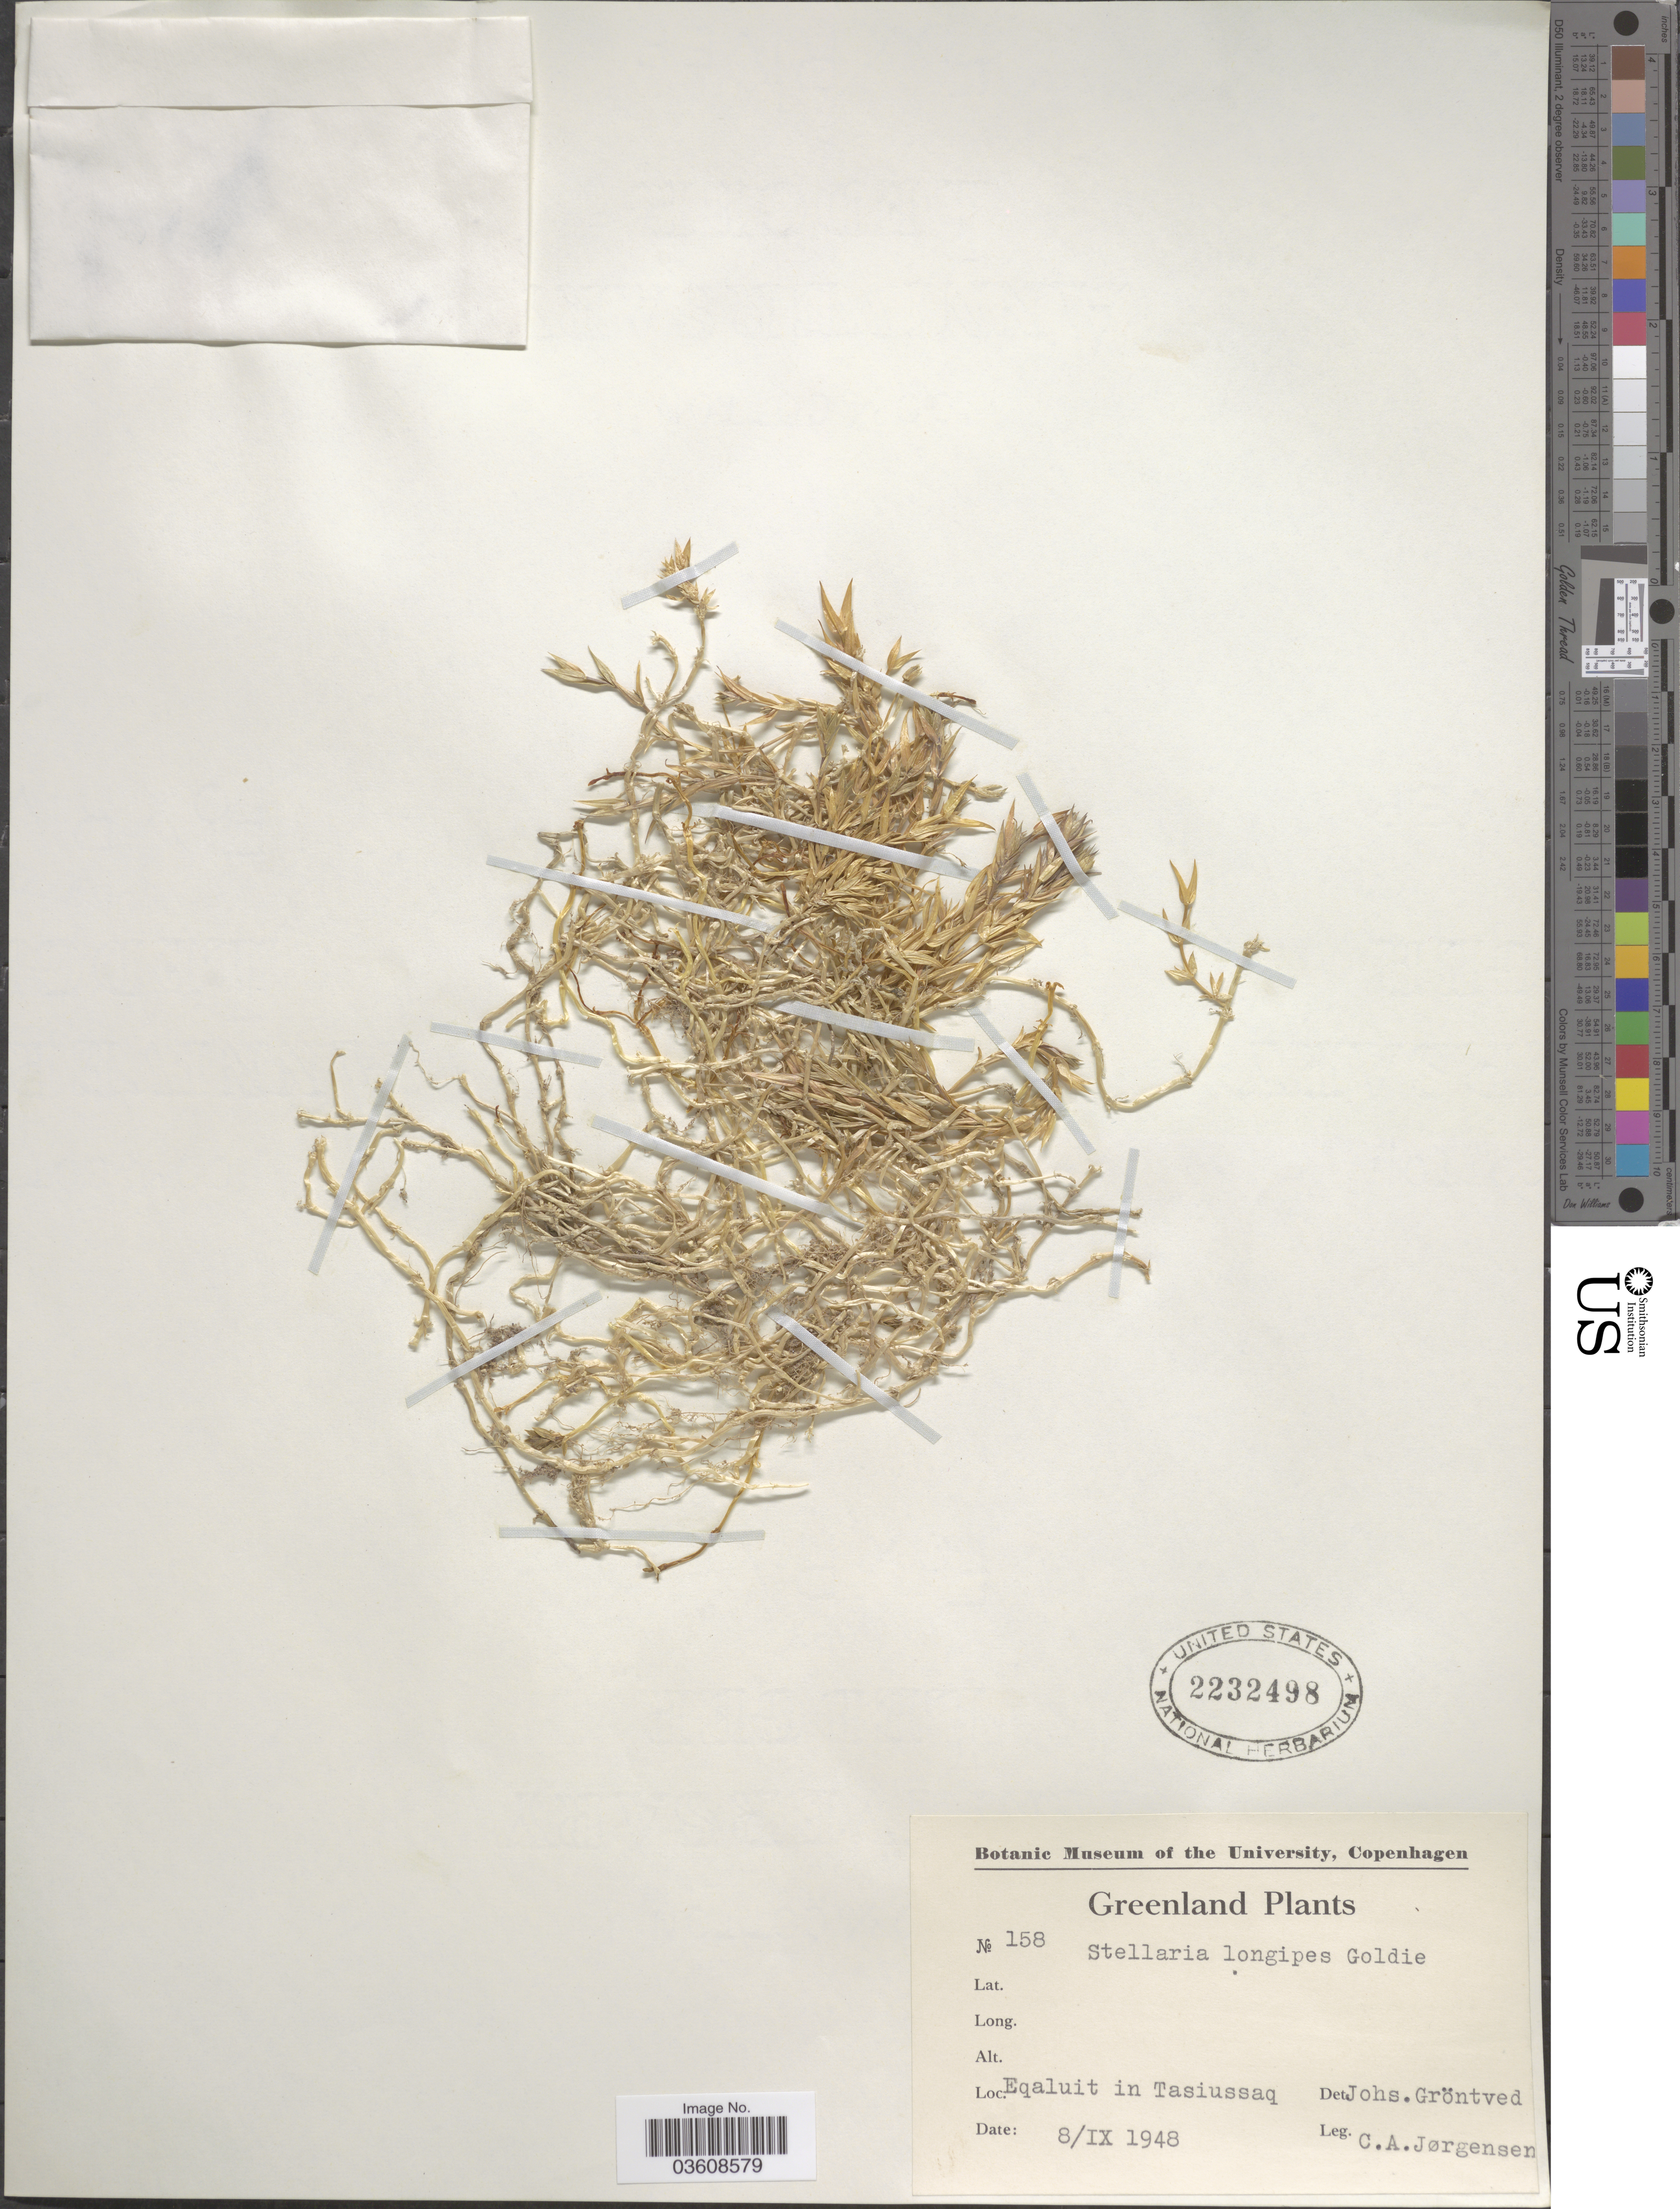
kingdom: Plantae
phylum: Tracheophyta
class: Magnoliopsida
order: Caryophyllales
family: Caryophyllaceae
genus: Stellaria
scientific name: Stellaria longipes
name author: Goldie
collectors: C. A. Jørgensen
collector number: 158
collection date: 1948-09-08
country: Greenland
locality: Eqaluit in Tasiussaq.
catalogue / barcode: US 2232498